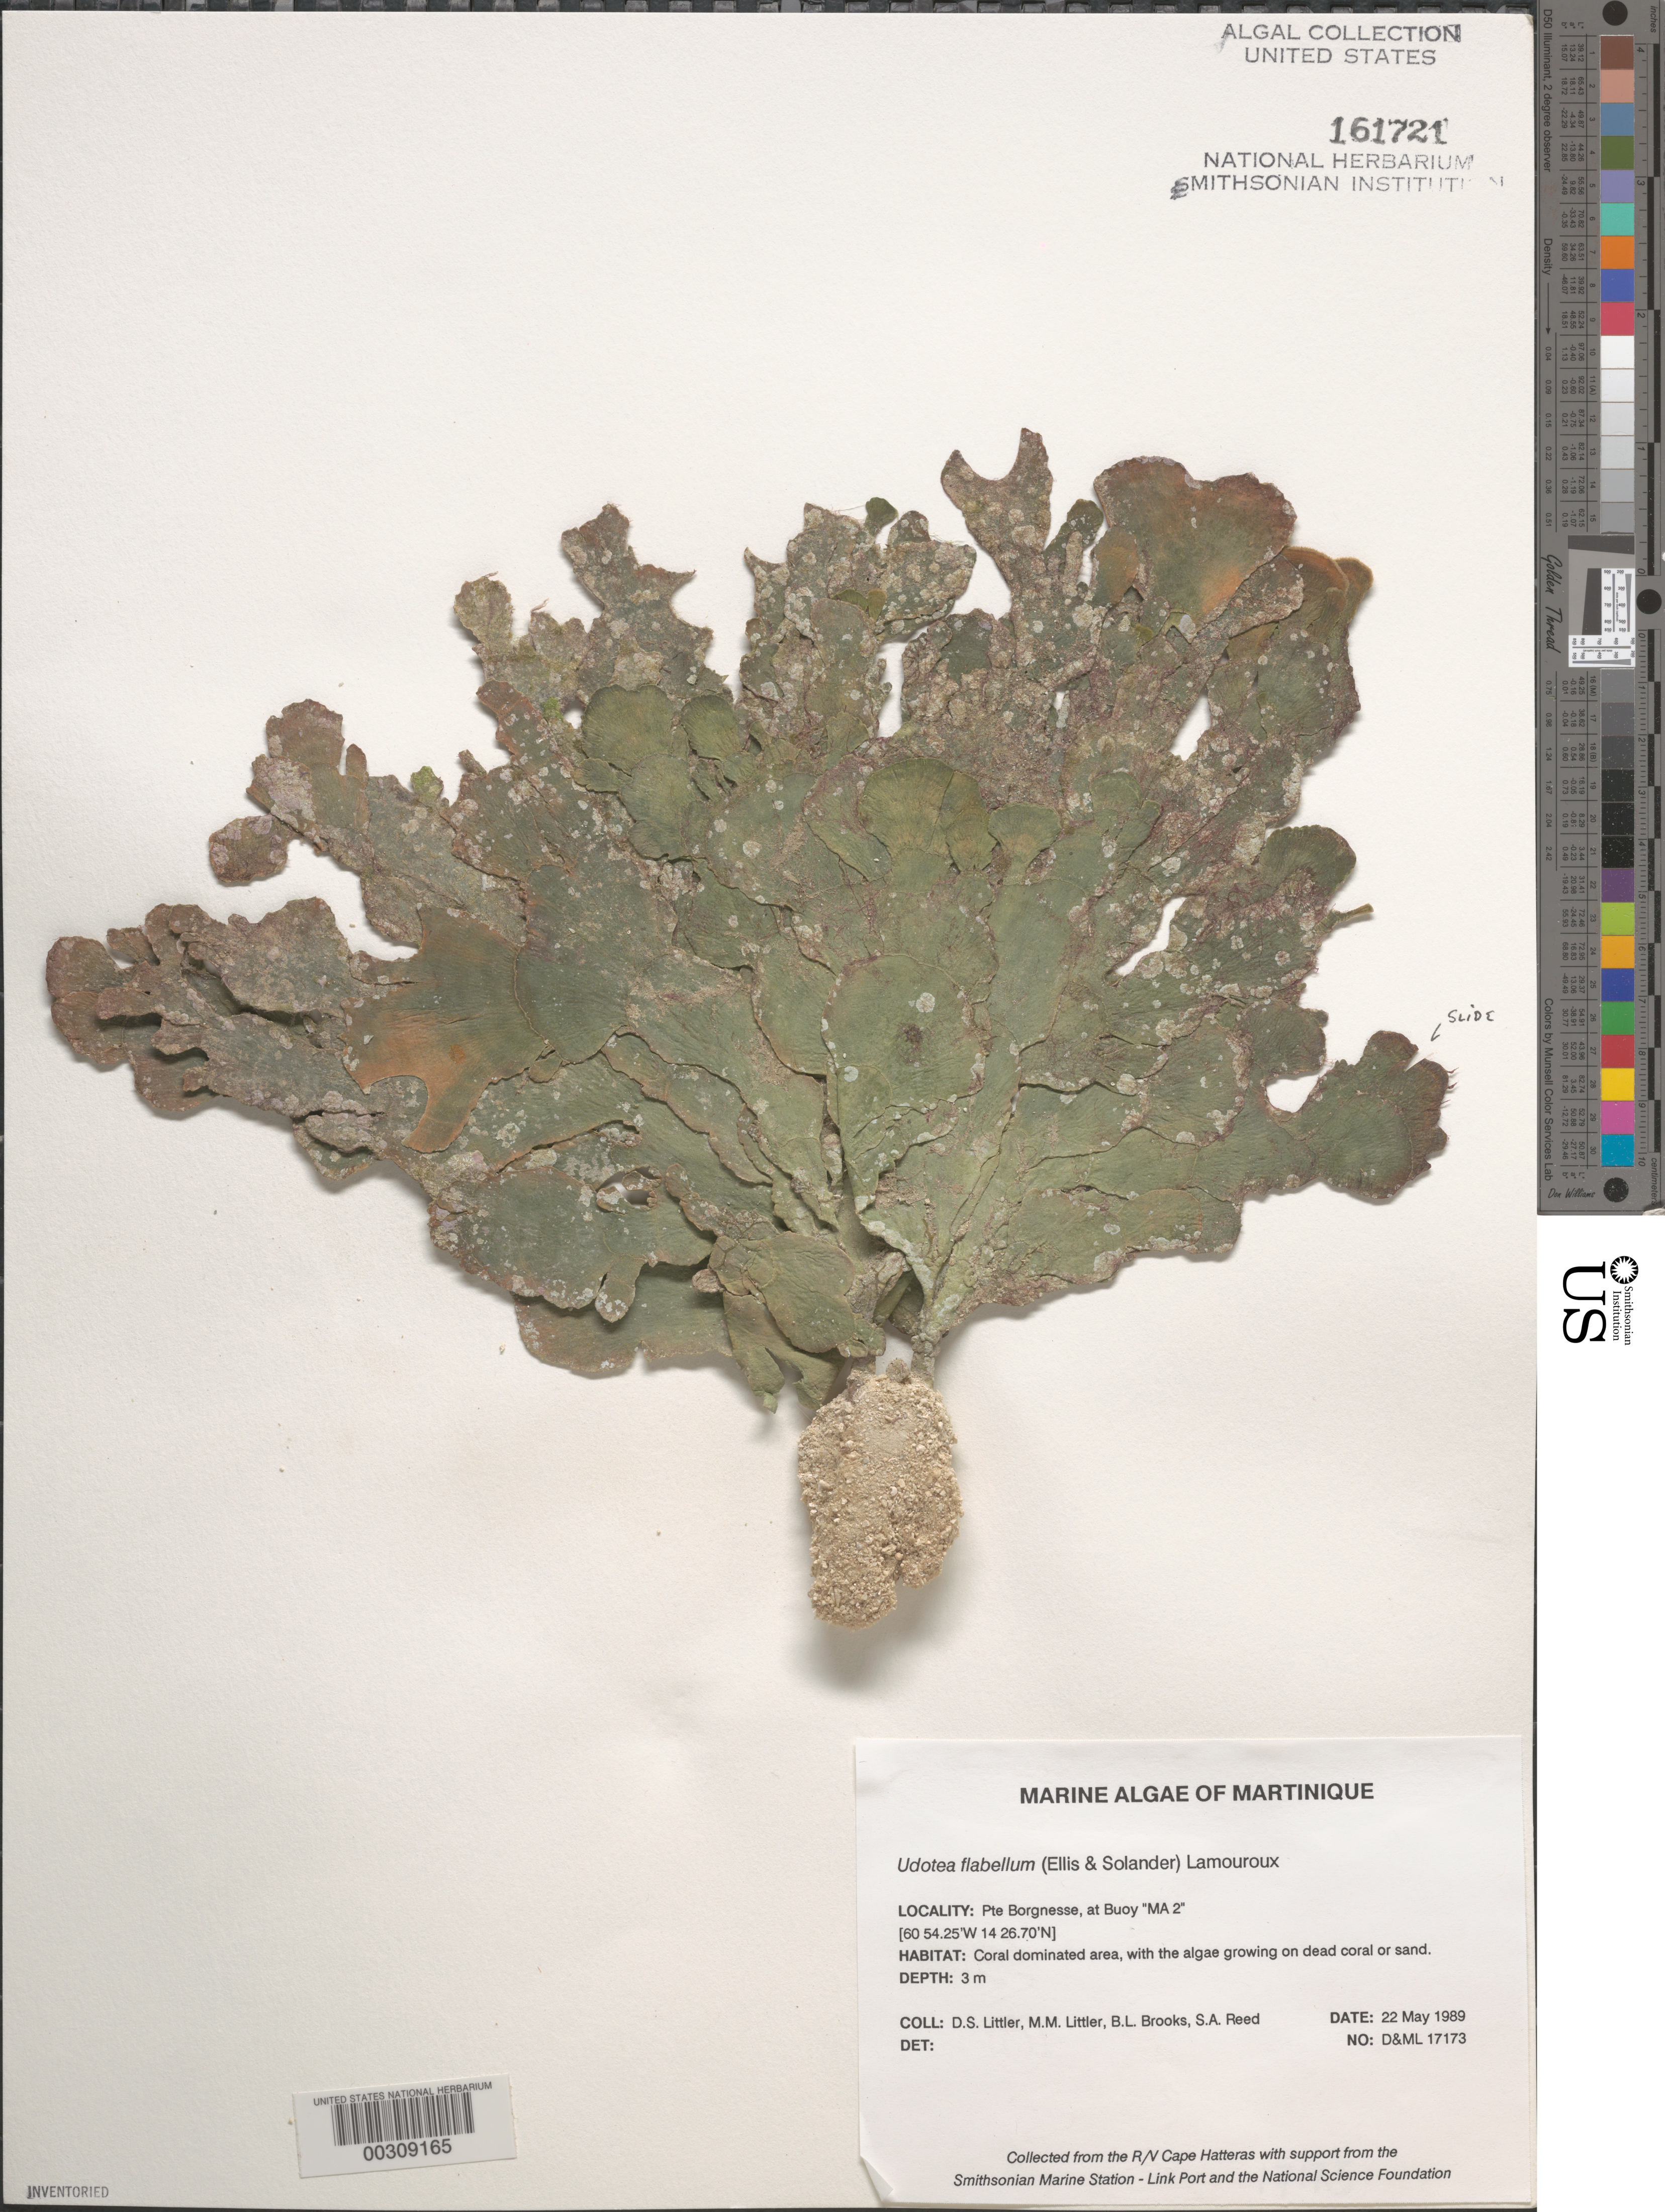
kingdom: Plantae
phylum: Chlorophyta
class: Ulvophyceae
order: Bryopsidales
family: Udoteaceae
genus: Udotea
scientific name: Udotea flabellum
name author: (J. Ellis & Sol.) M. Howe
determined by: Littler, D. S.; Littler, M. M.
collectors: D. S. Littler, M. M. Littler, B. Brooks & S. Reed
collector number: D&ML 17173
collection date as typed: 22 May 1989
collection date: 1989-05-22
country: Martinique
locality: Pointe Borgnesse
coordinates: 14 26.70 N, 60 54.25' W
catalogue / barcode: US 161721